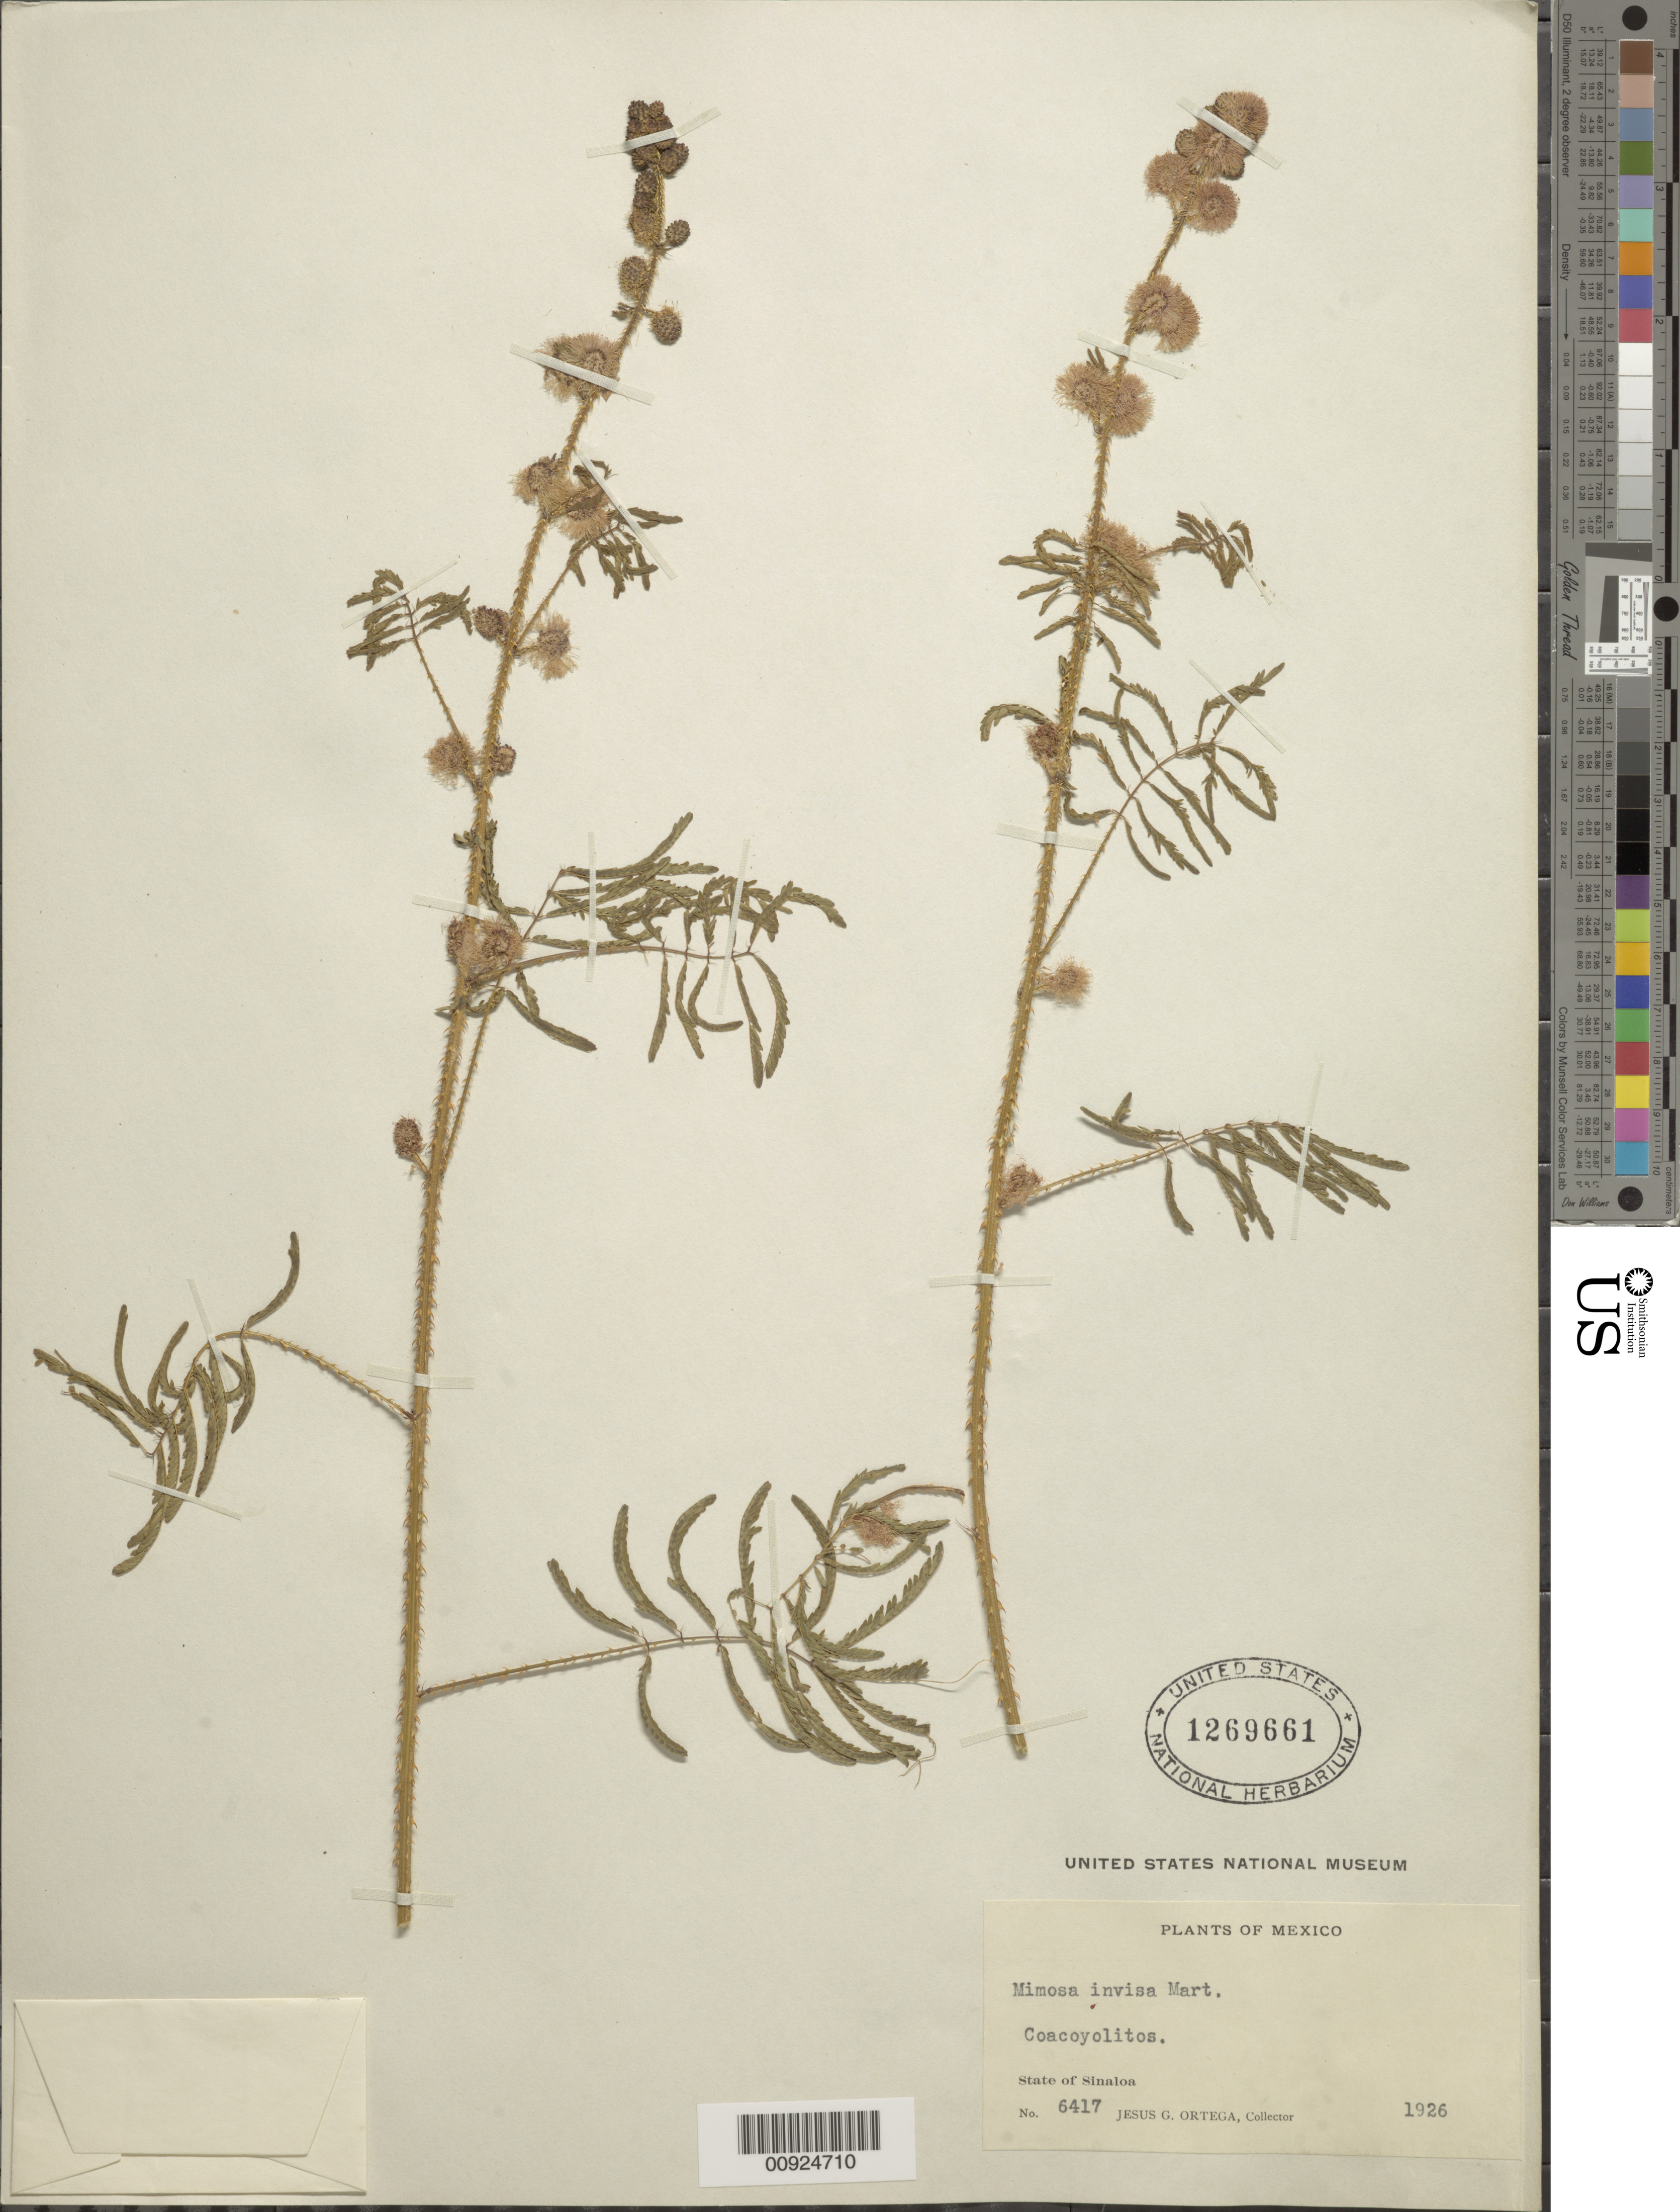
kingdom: Plantae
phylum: Tracheophyta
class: Magnoliopsida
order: Fabales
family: Fabaceae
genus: Mimosa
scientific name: Mimosa invisa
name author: Mart. ex Colla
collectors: J. Ortega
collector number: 6417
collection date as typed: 1926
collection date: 1926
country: Mexico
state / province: Sinaloa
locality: Coacoyolitos, State of Sinaloa.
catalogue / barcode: US 1269661